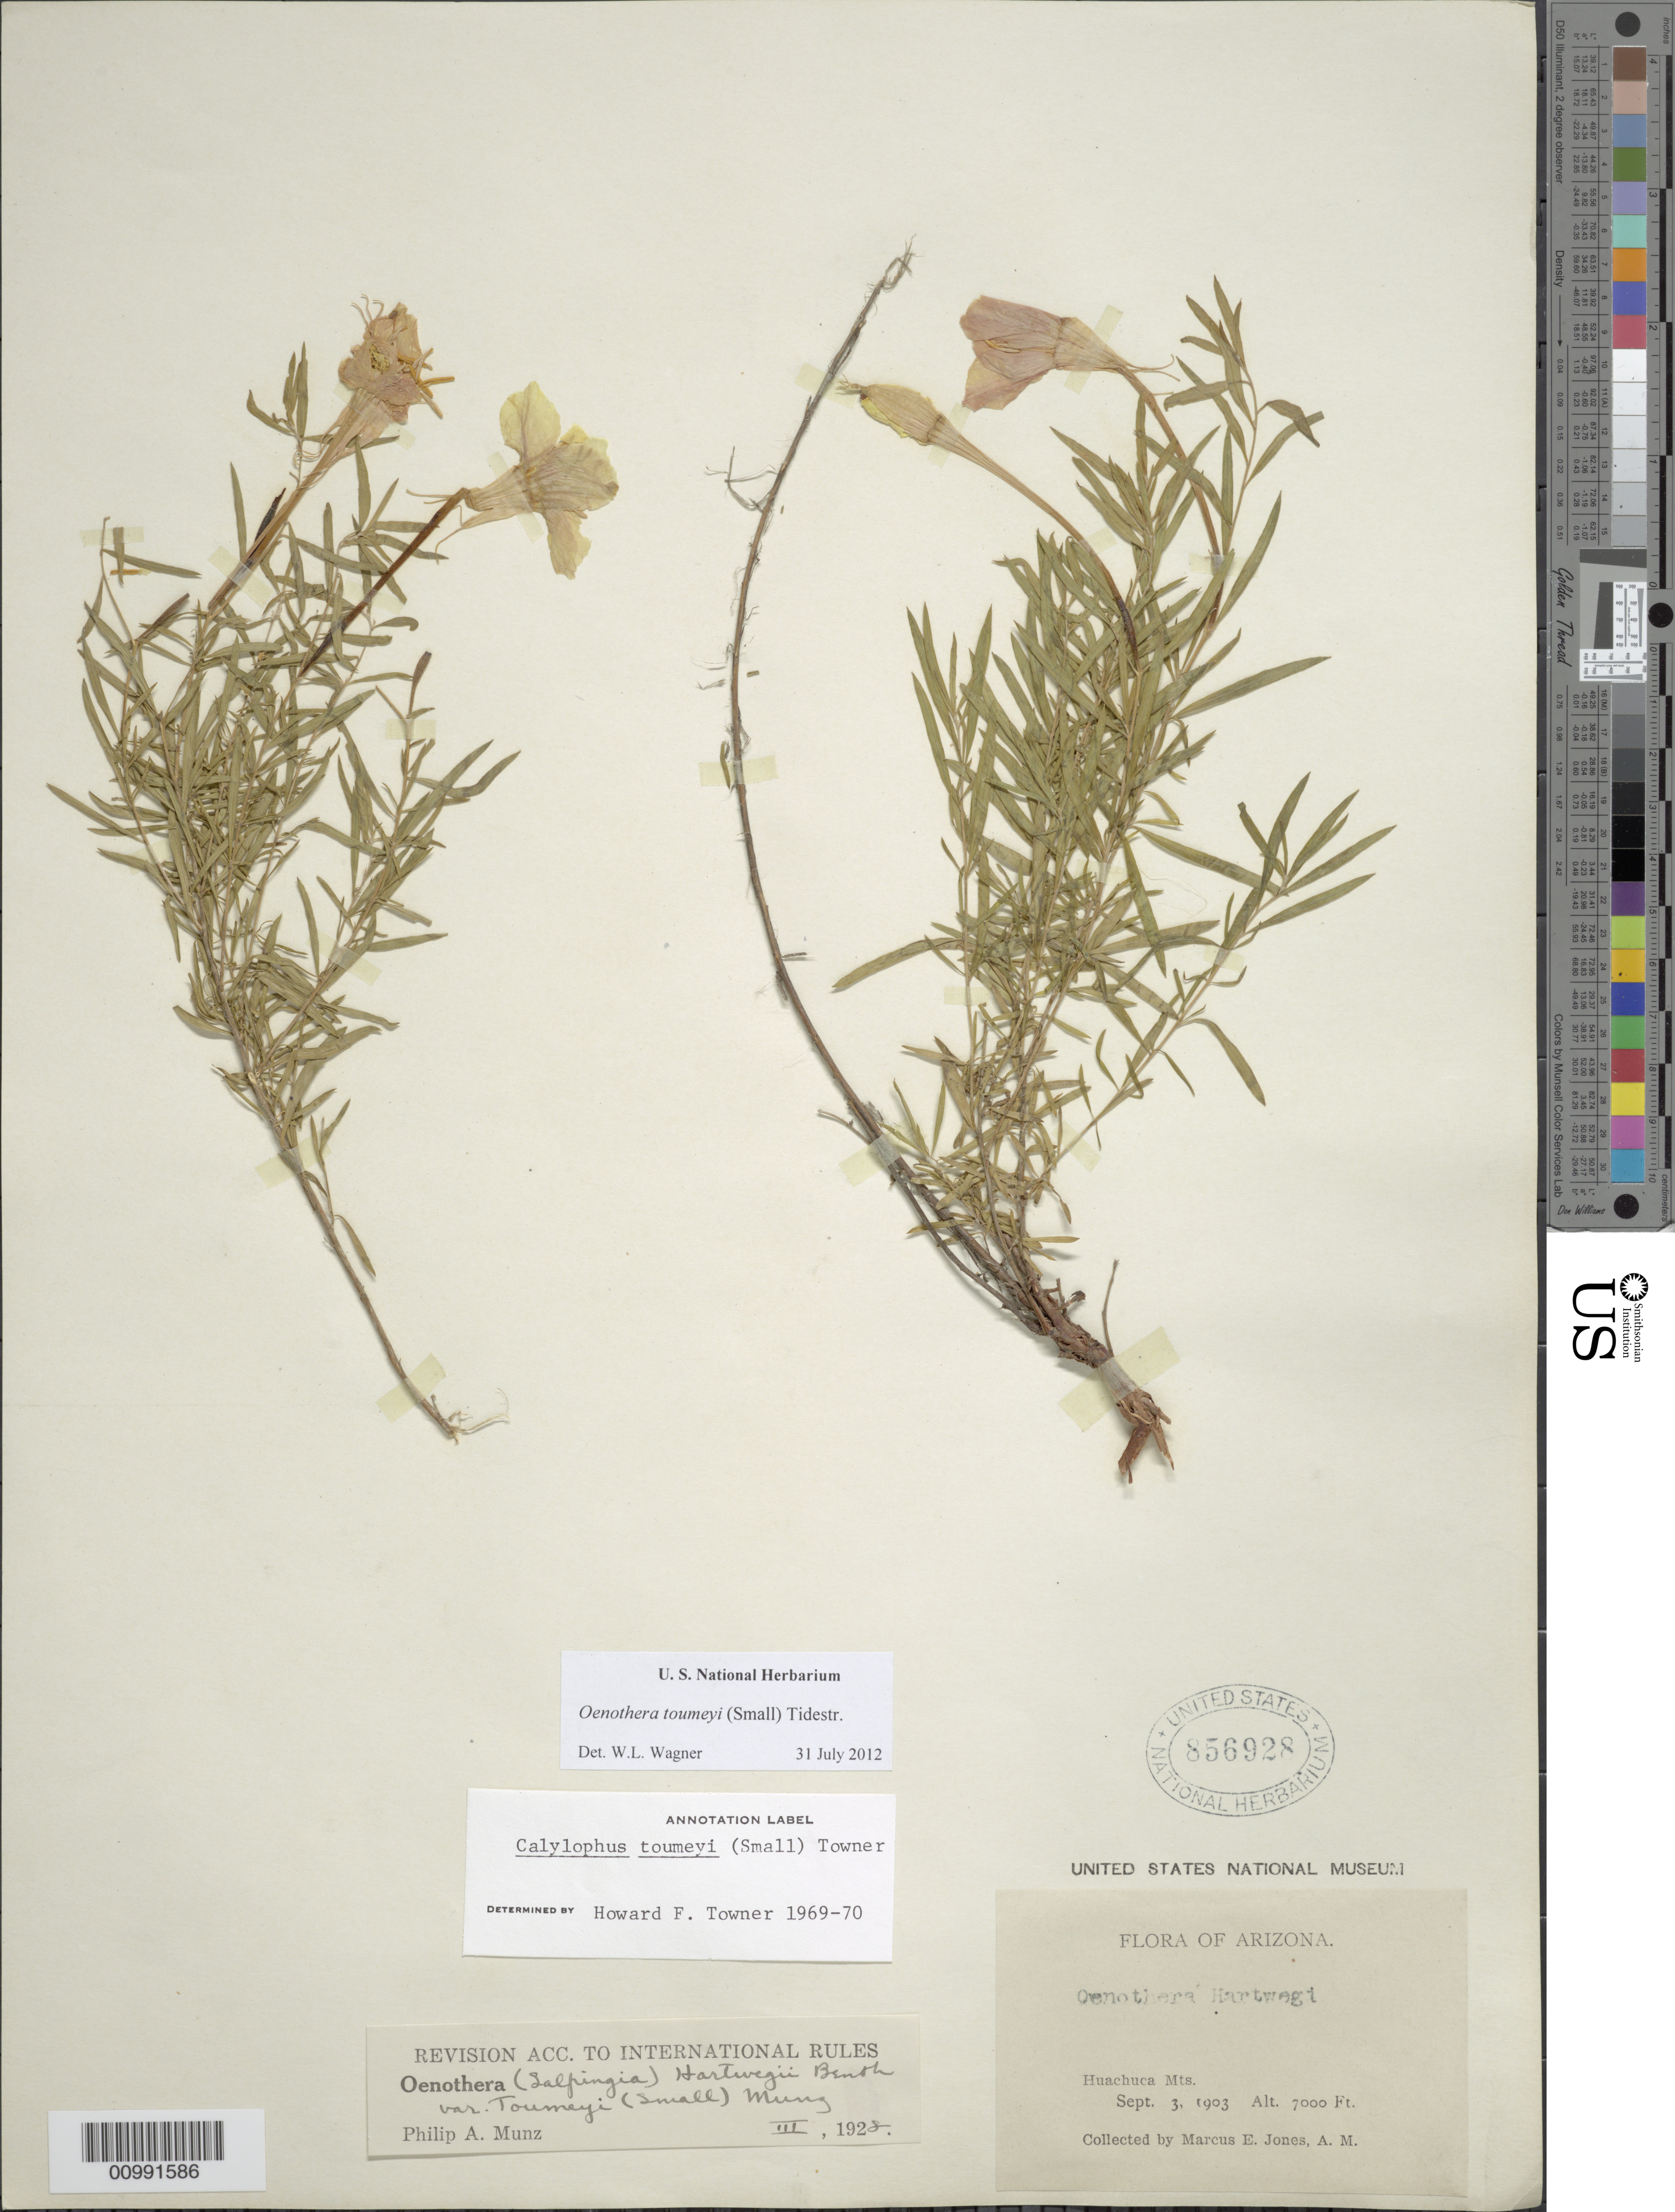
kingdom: Plantae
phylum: Tracheophyta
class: Magnoliopsida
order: Myrtales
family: Onagraceae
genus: Oenothera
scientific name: Oenothera toumeyi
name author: (Small) Tidestr.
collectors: M. E. Jones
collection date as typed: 03 Sep 1903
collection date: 1903-09-03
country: United States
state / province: Arizona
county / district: Cochise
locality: Huachuca Mountains.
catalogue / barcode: US 856928